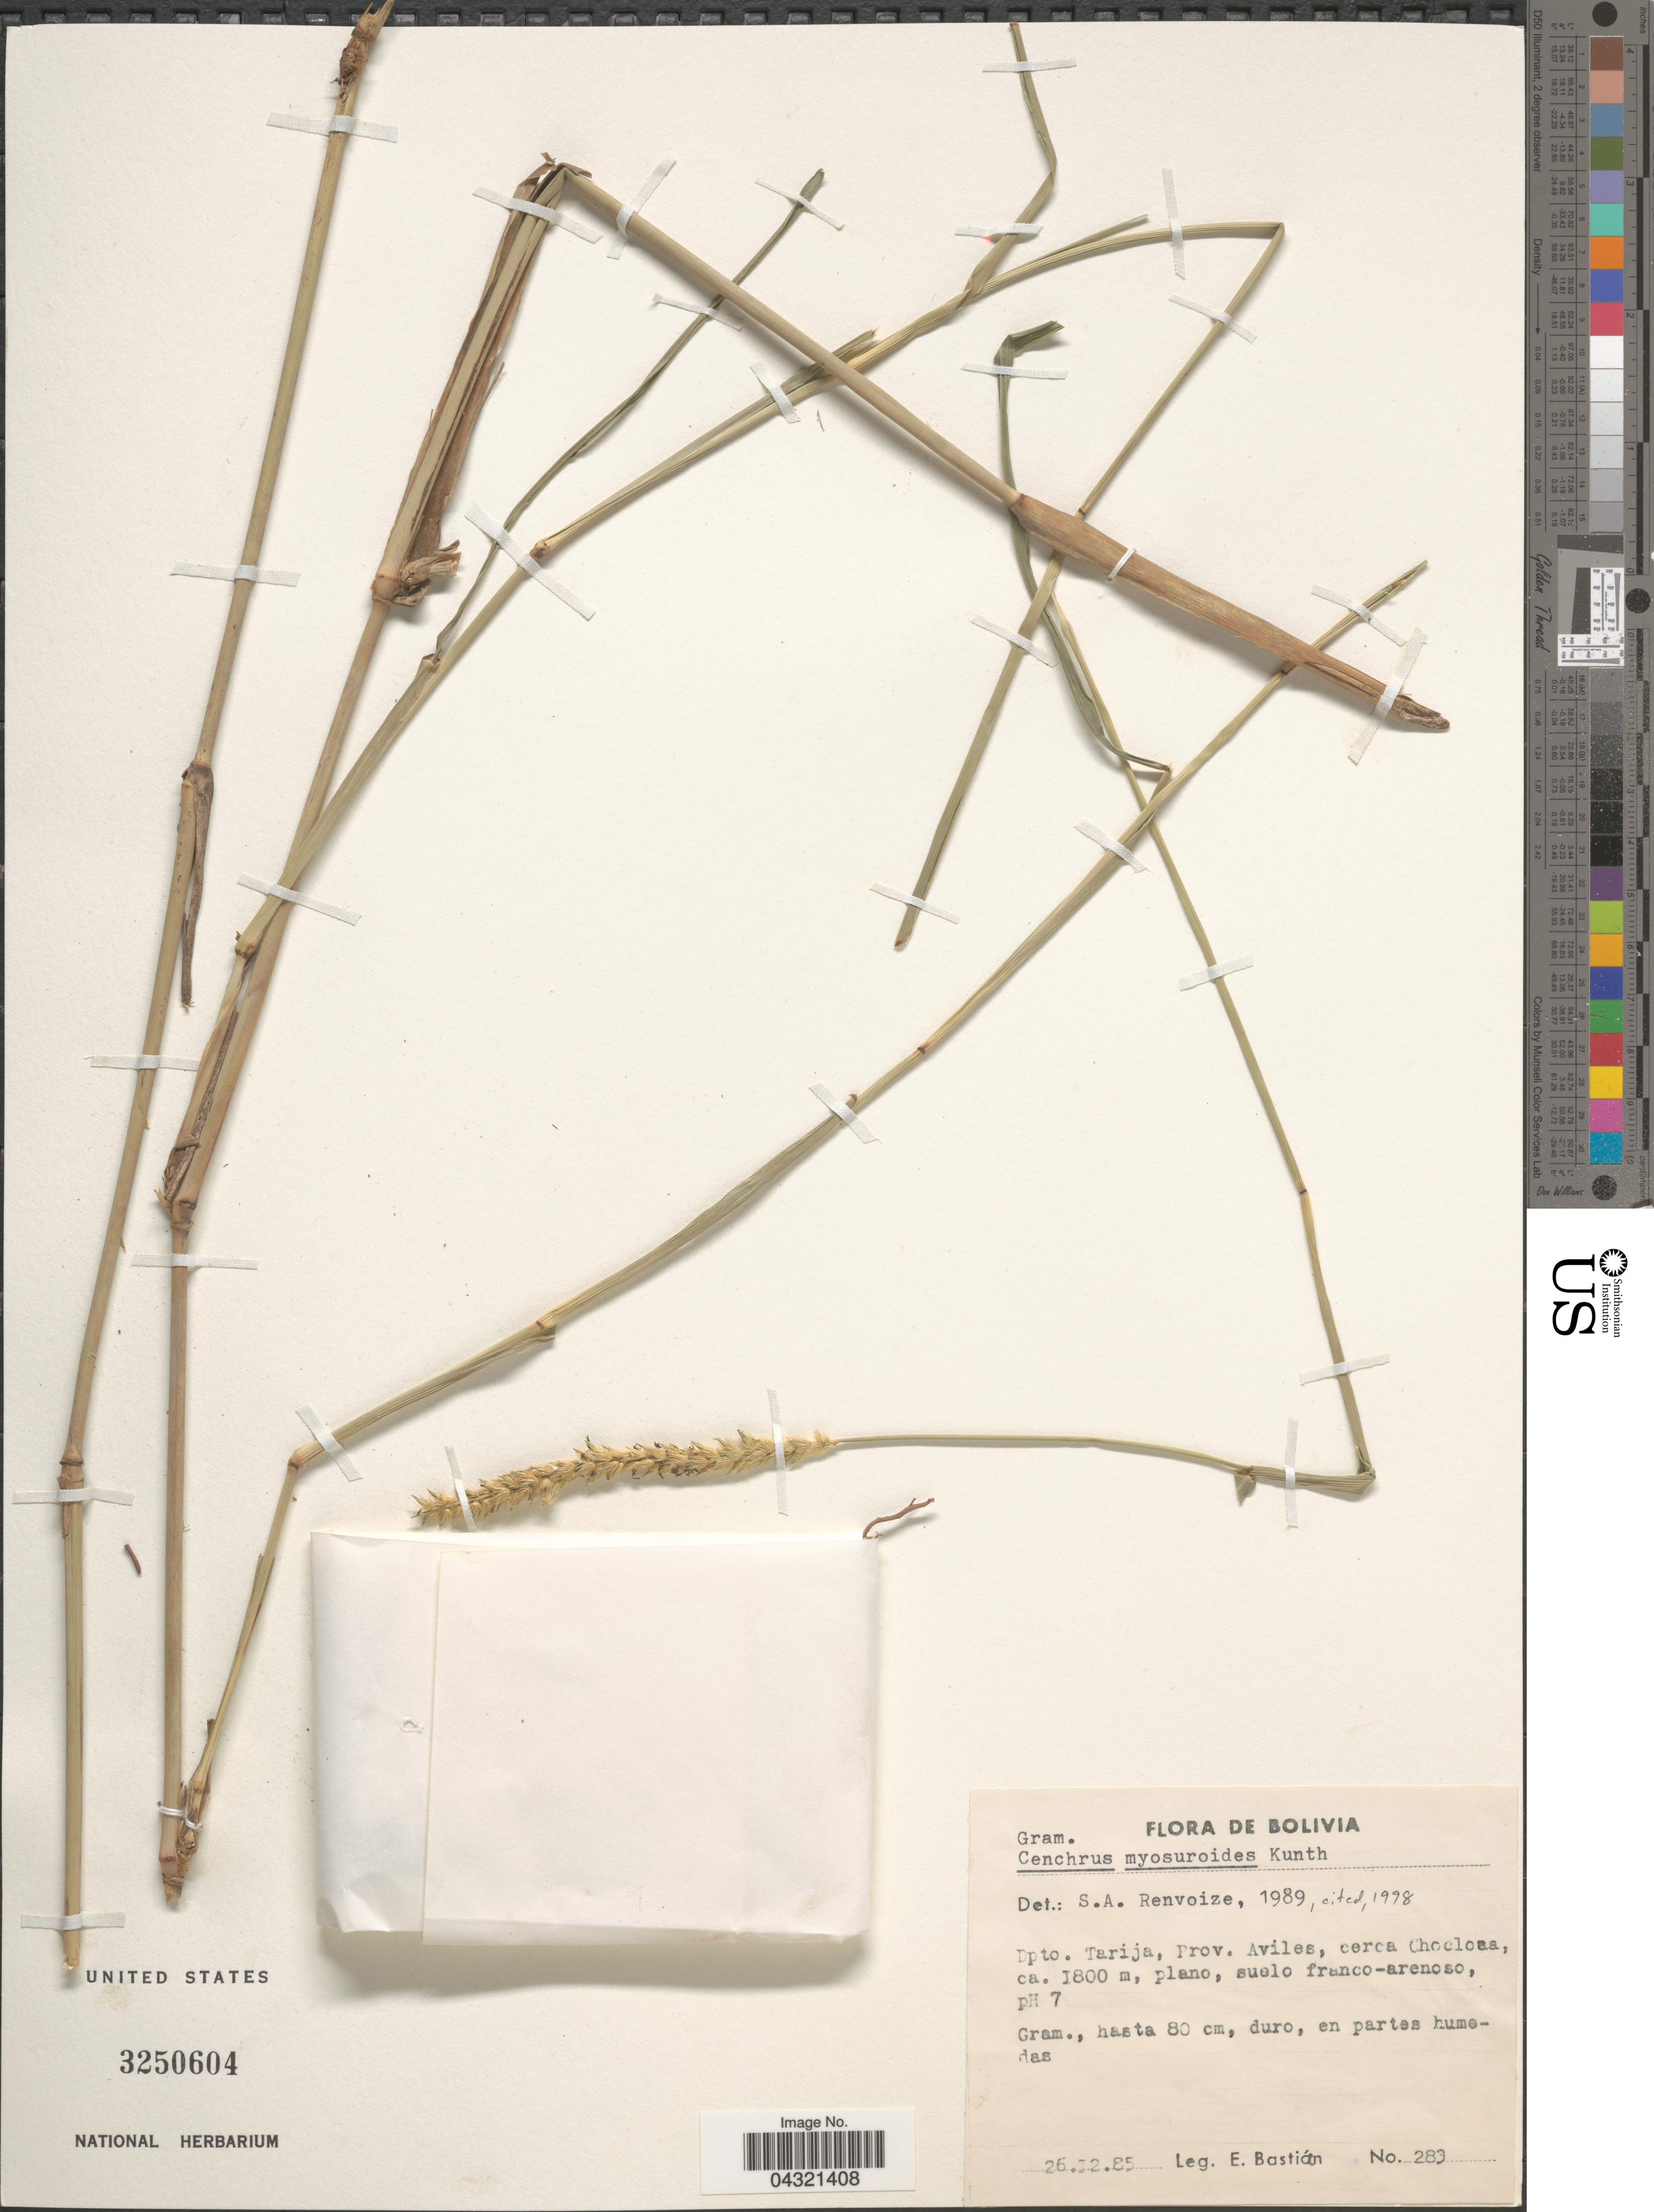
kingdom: Plantae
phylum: Tracheophyta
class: Liliopsida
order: Poales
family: Poaceae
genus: Cenchrus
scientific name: Cenchrus myosuroides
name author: Kunth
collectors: E. Bastion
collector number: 283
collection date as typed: Transcribed d/m/y: 26/12/85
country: Bolivia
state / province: Tarija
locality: Dpto. Tarija, Prov. Aviles, cerca Chocloca.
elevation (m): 1800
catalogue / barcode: US 3250604